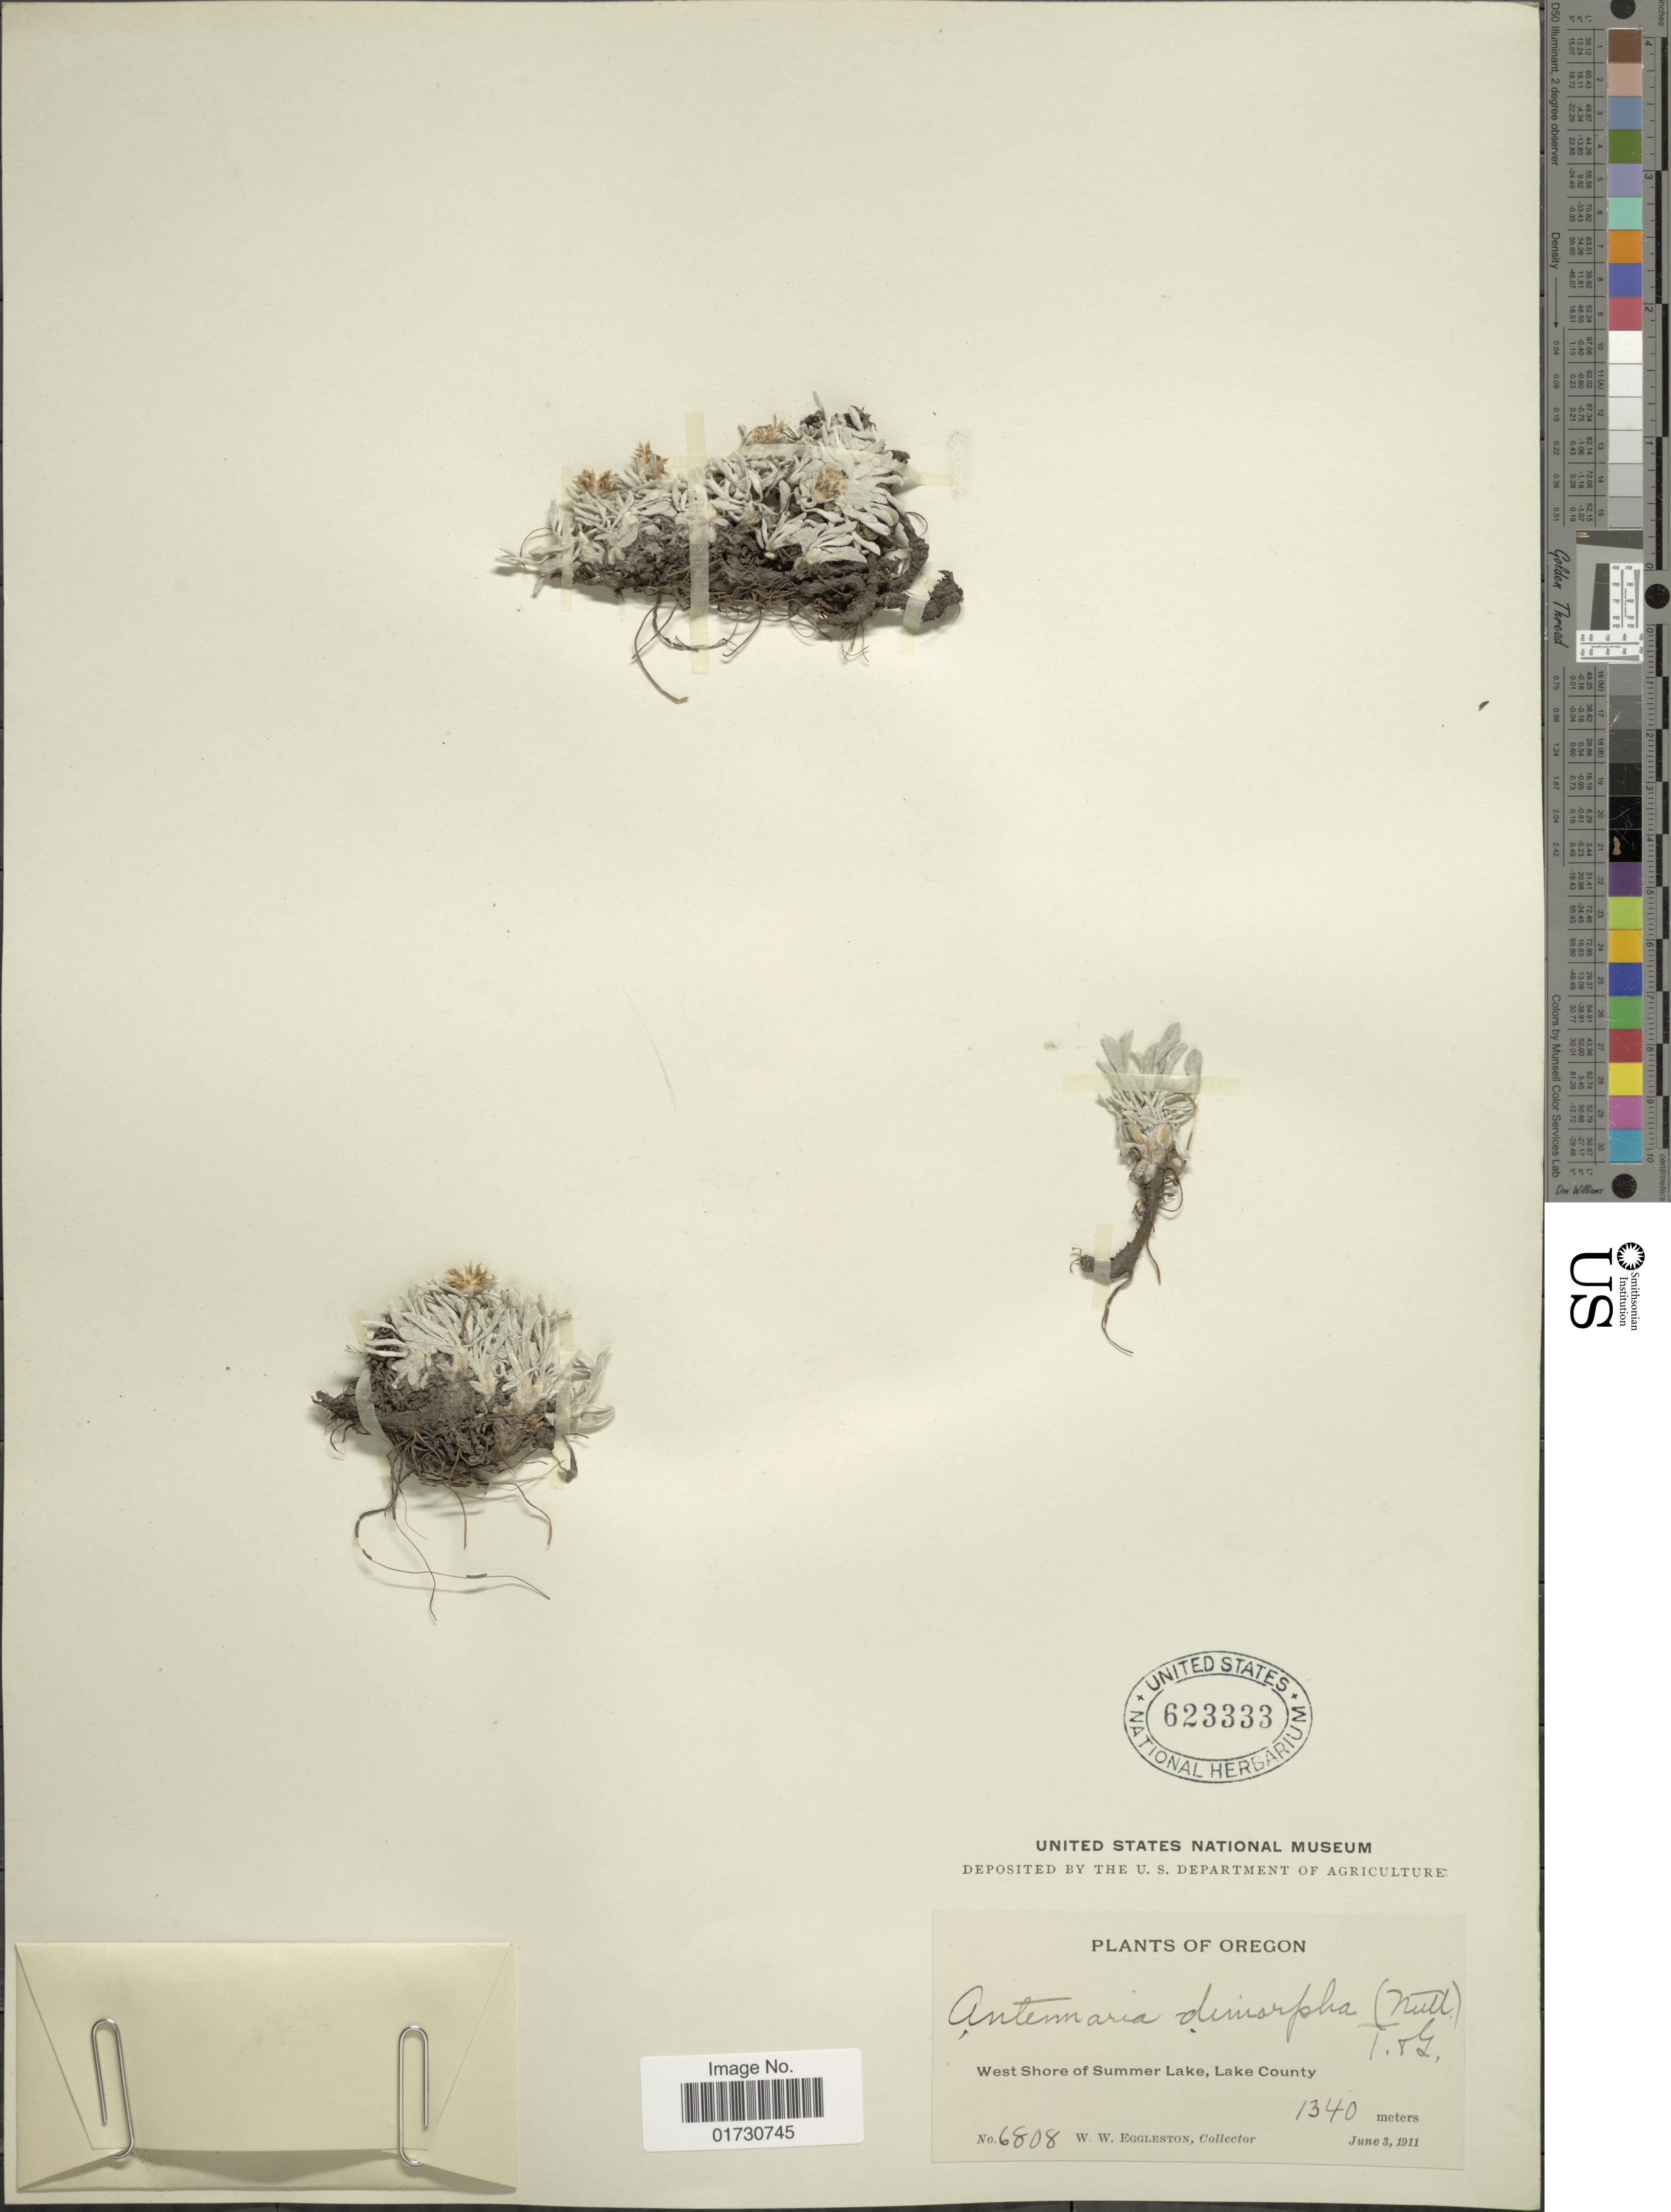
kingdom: Plantae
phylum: Tracheophyta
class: Magnoliopsida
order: Asterales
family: Asteraceae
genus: Antennaria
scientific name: Antennaria dimorpha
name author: (Nutt.) Torr. & A. Gray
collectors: W. W. Eggleston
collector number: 6808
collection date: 1911-06-03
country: United States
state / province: Oregon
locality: West Shore of Summer Lake, Lake County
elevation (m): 1340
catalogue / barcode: US 623333